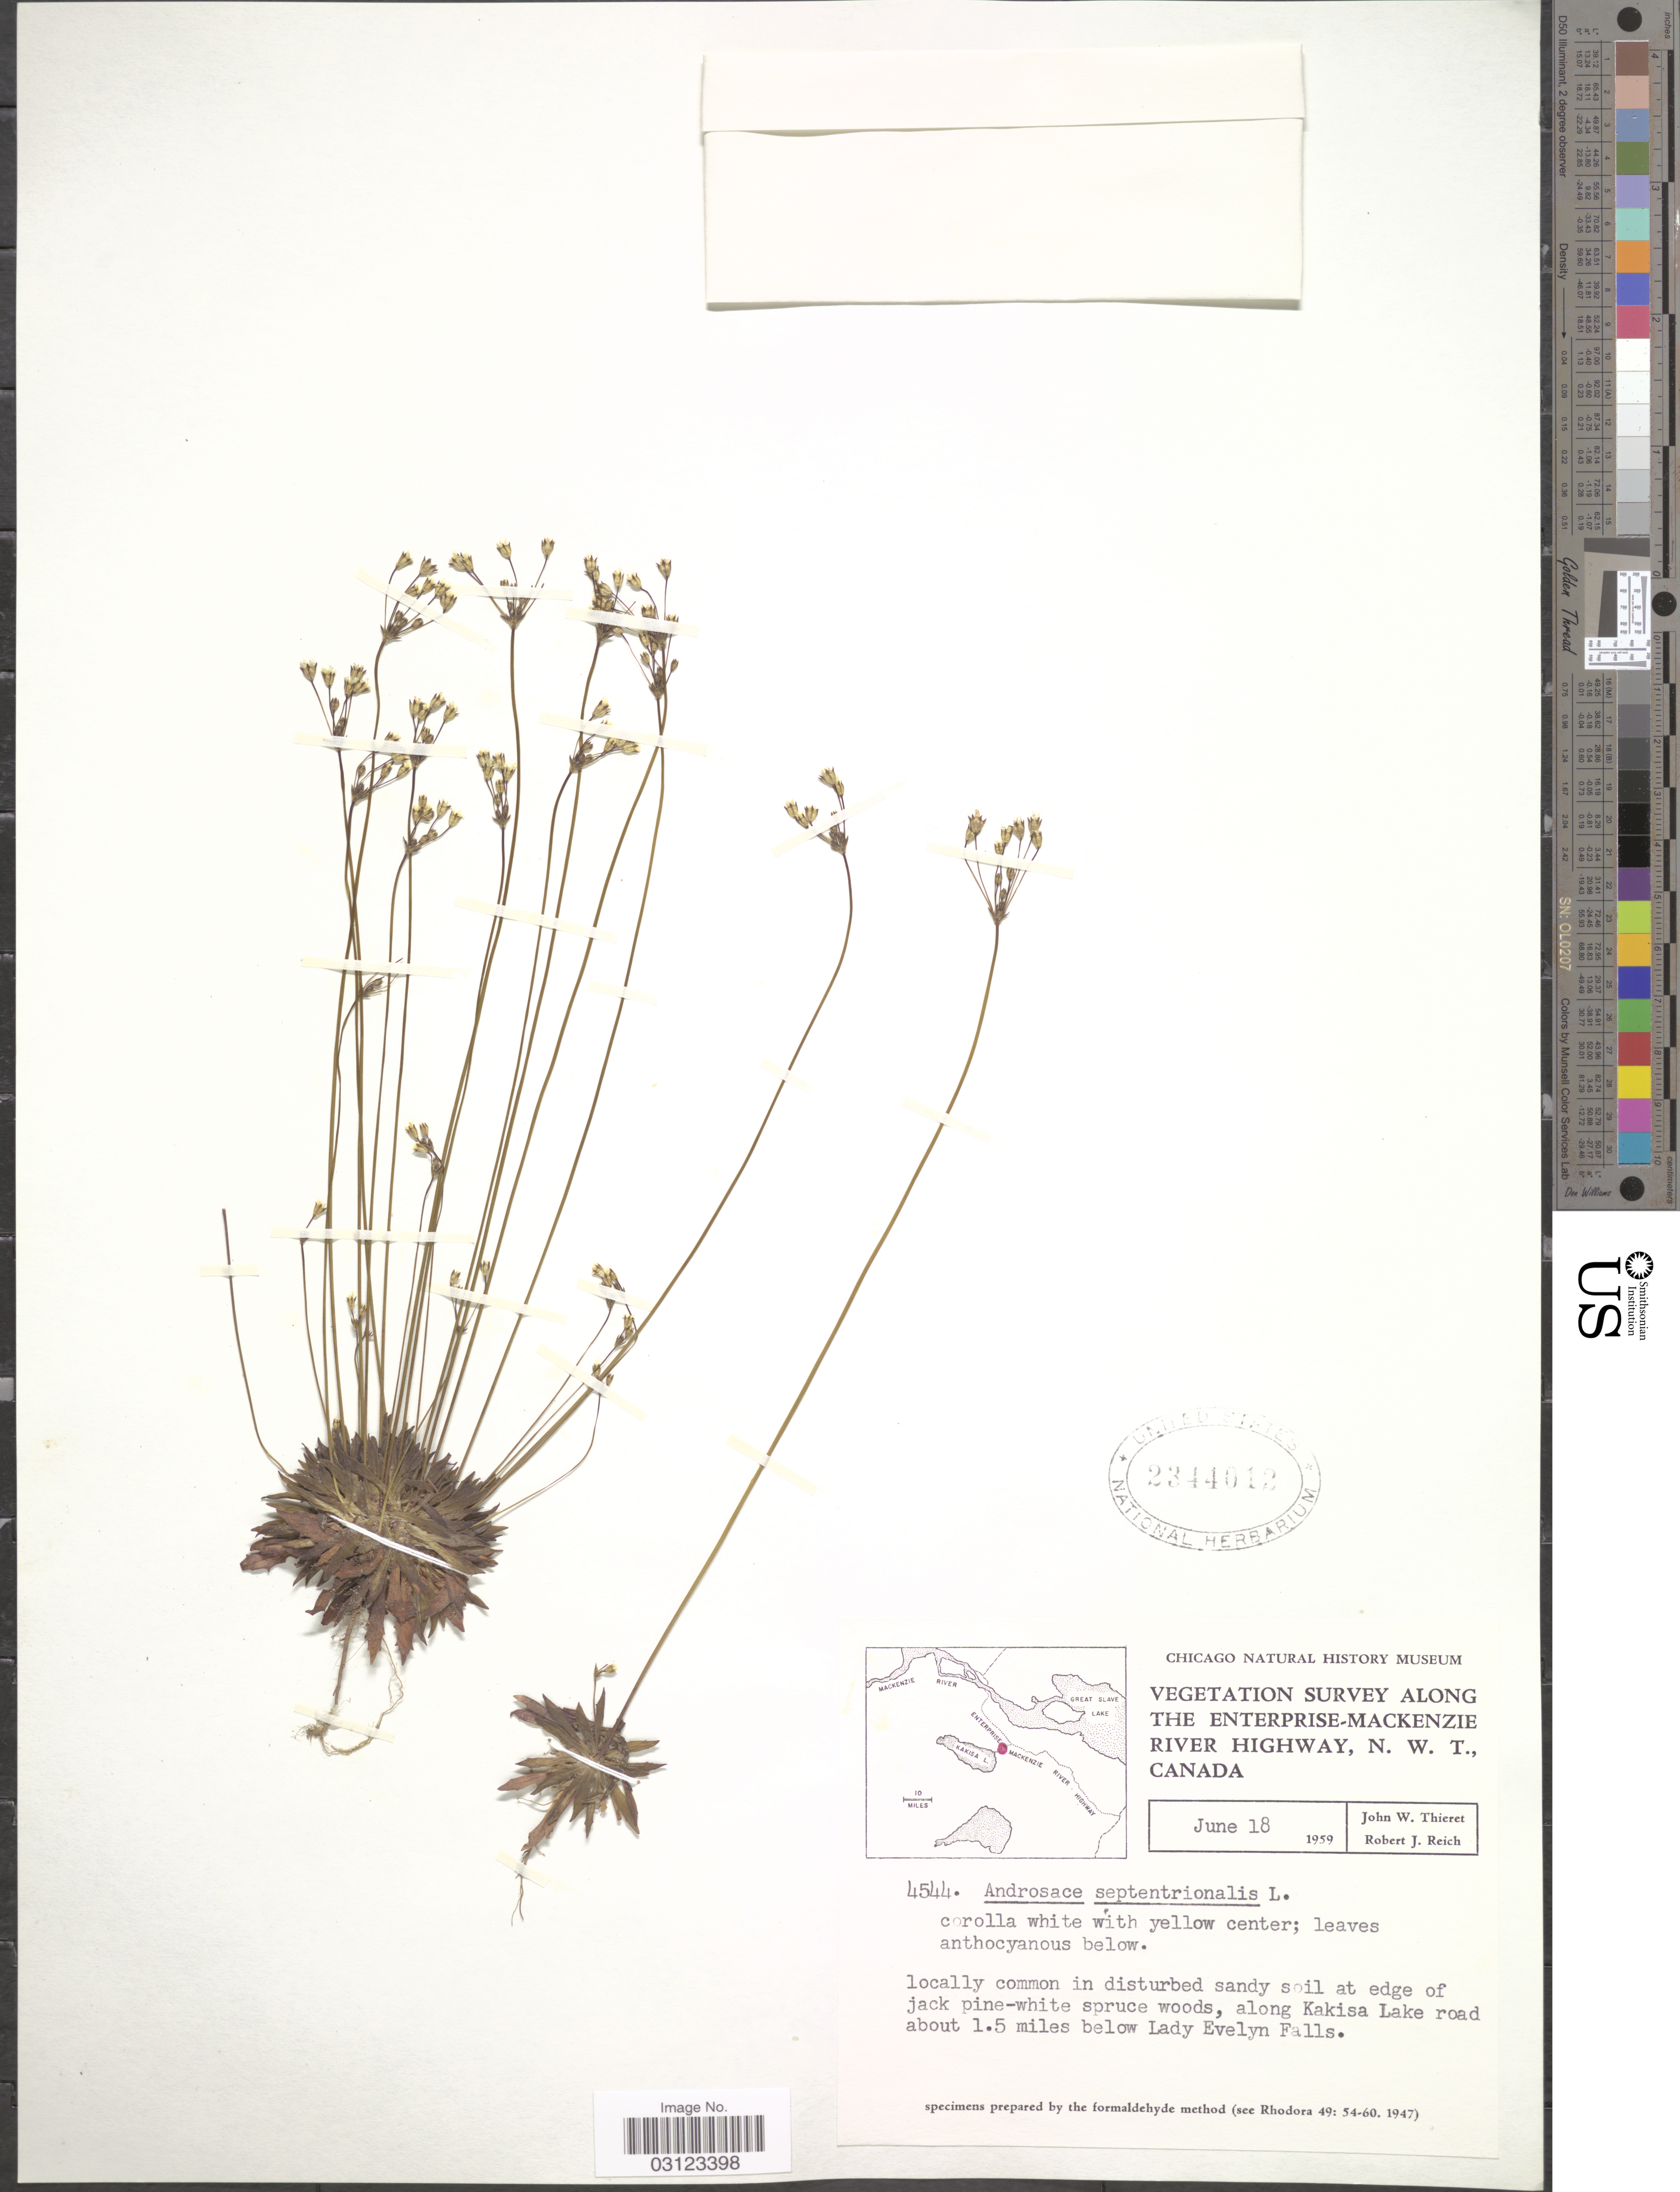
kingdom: Plantae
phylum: Tracheophyta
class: Magnoliopsida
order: Ericales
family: Primulaceae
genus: Androsace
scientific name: Androsace septentrionalis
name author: L.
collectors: J. W. Thieret & R. Reich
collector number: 4544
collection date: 1959-06-18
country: Canada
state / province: Northwest Territories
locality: Vegetation survey along the Enterprise-Mackenzie River Highway. Along Kakisa Lake road about 1.5 miles below Lady Evelyn Falls.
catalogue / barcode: US 2344012